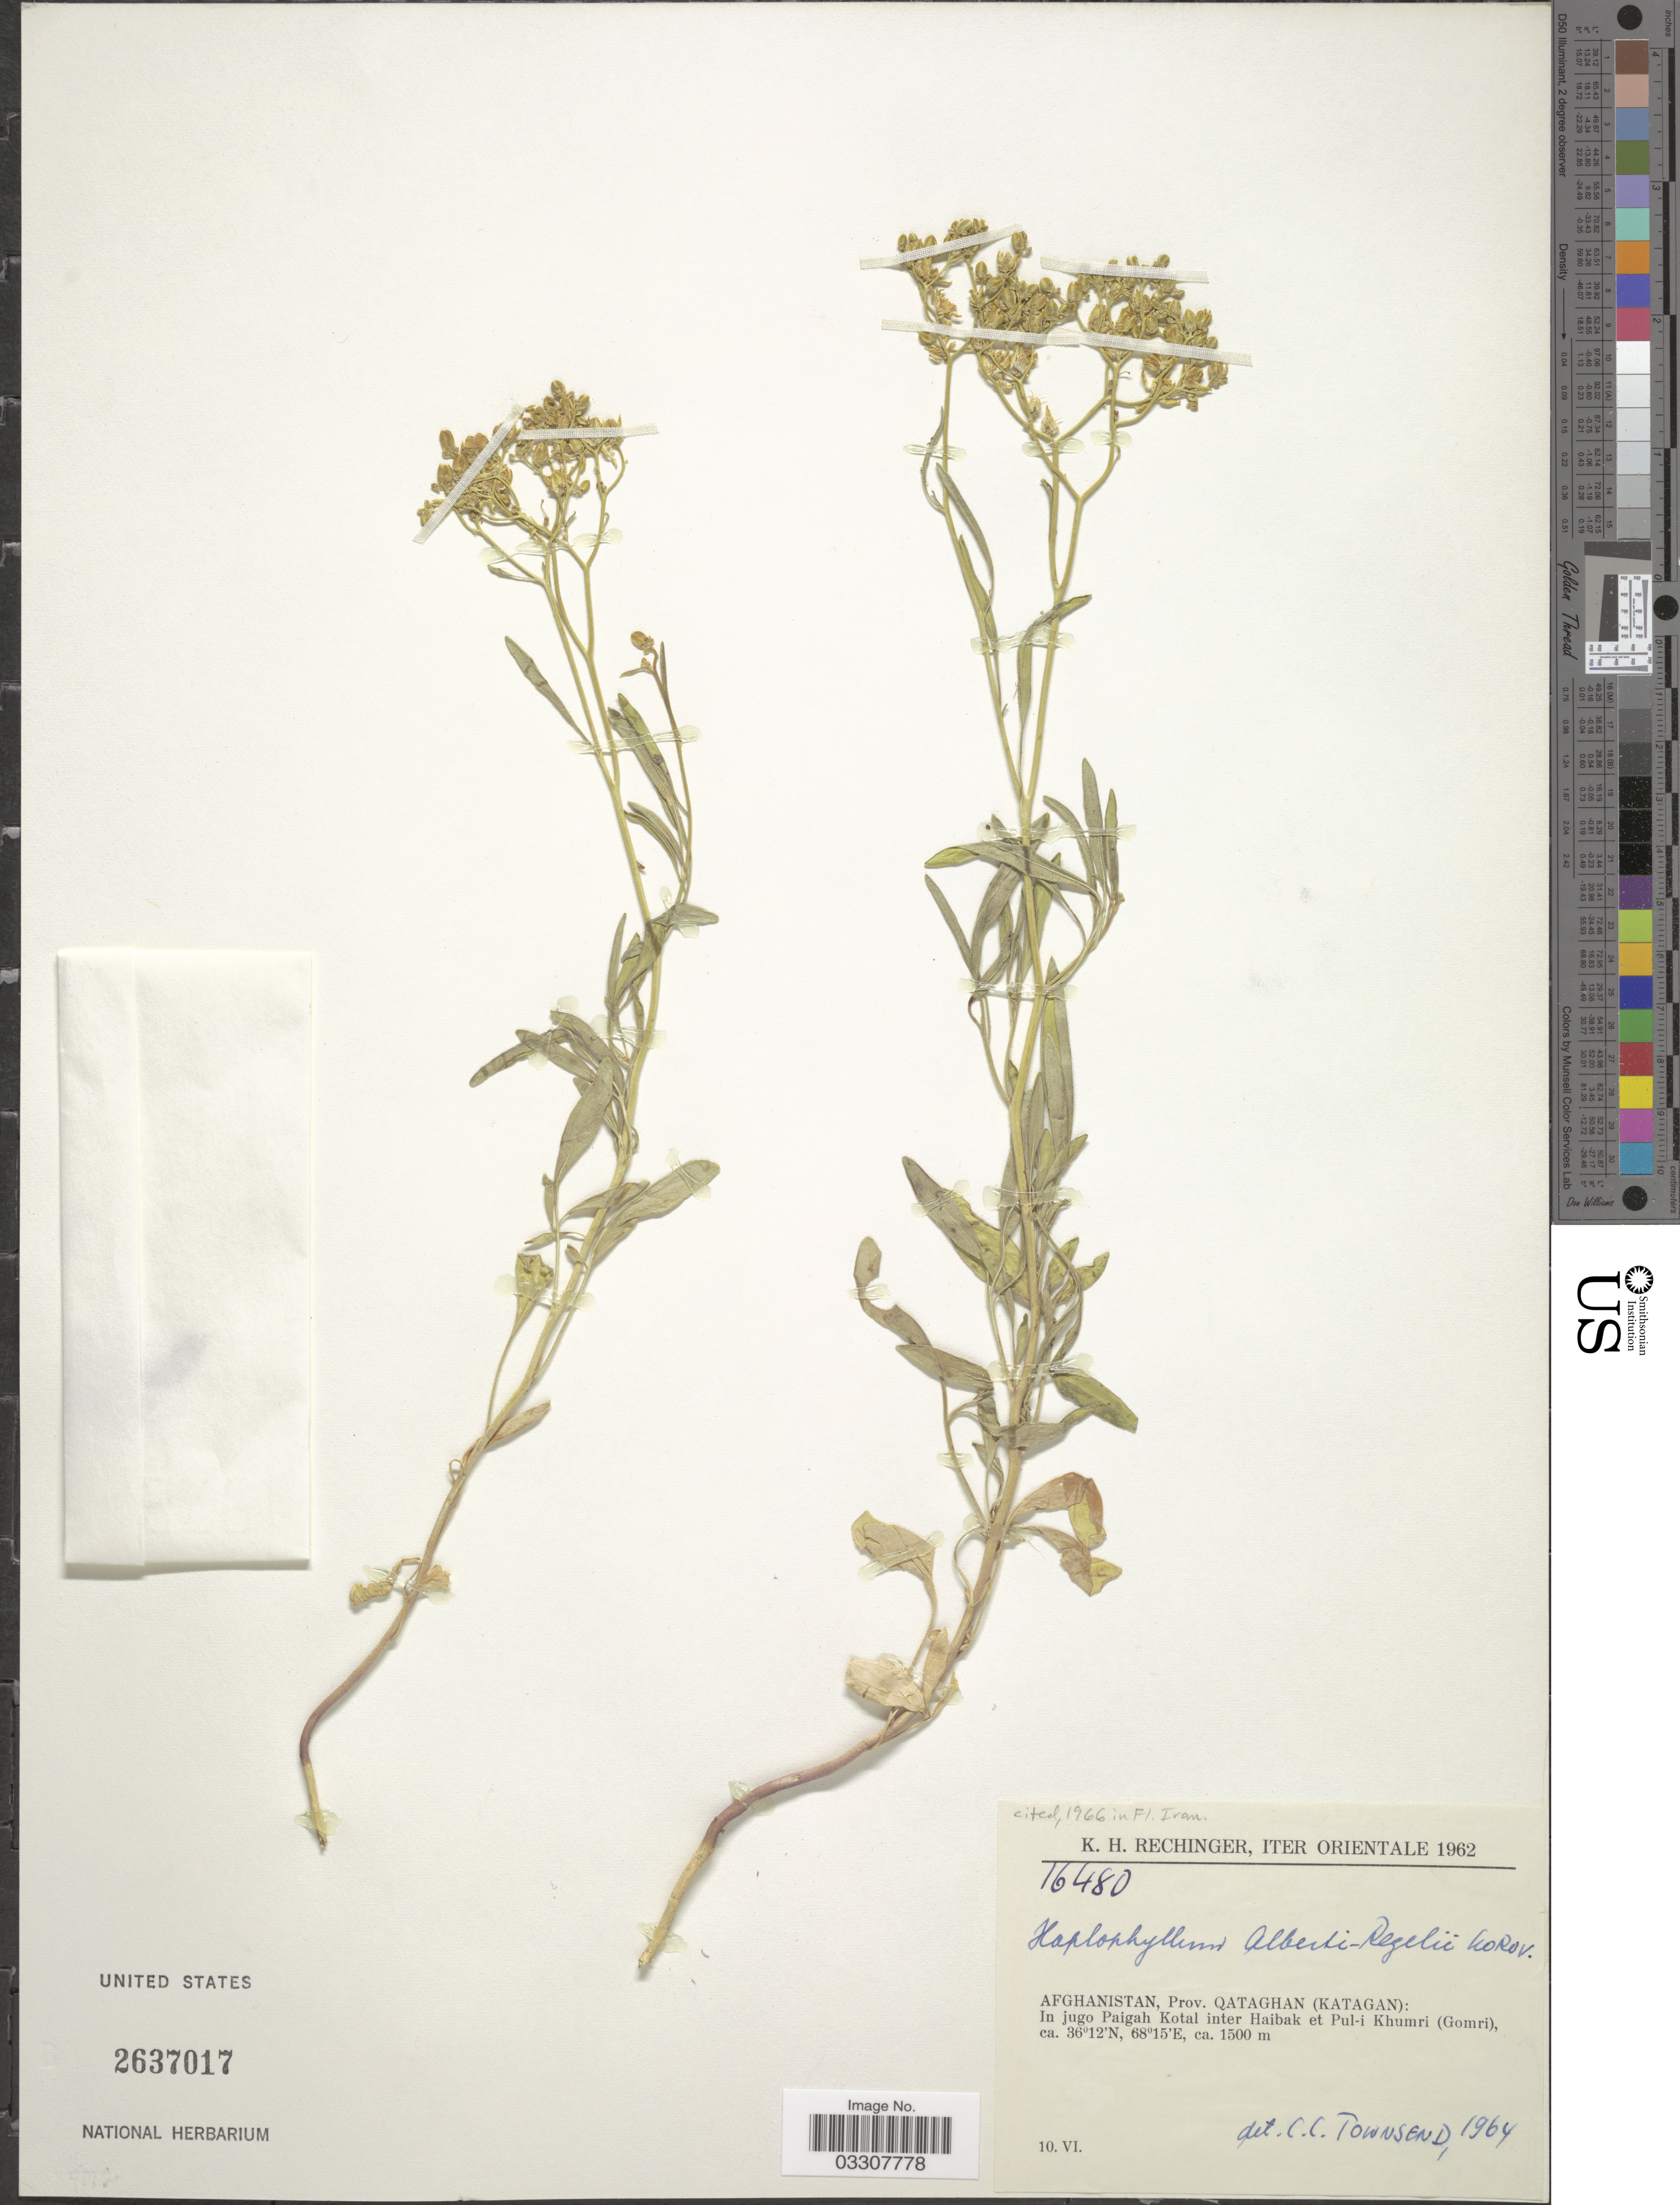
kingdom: Plantae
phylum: Tracheophyta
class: Magnoliopsida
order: Sapindales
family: Rutaceae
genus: Haplophyllum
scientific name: Haplophyllum alberti-regelii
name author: Korovin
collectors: K. H. Rechinger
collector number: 16480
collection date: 1962-06-10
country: Afghanistan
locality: Iter Orientale. Prov. Qataghan (Katagan): In jugo Paigah Kotal inter Haibak et Pul-i Khumri (Gomri).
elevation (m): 1500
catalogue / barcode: US 2637017